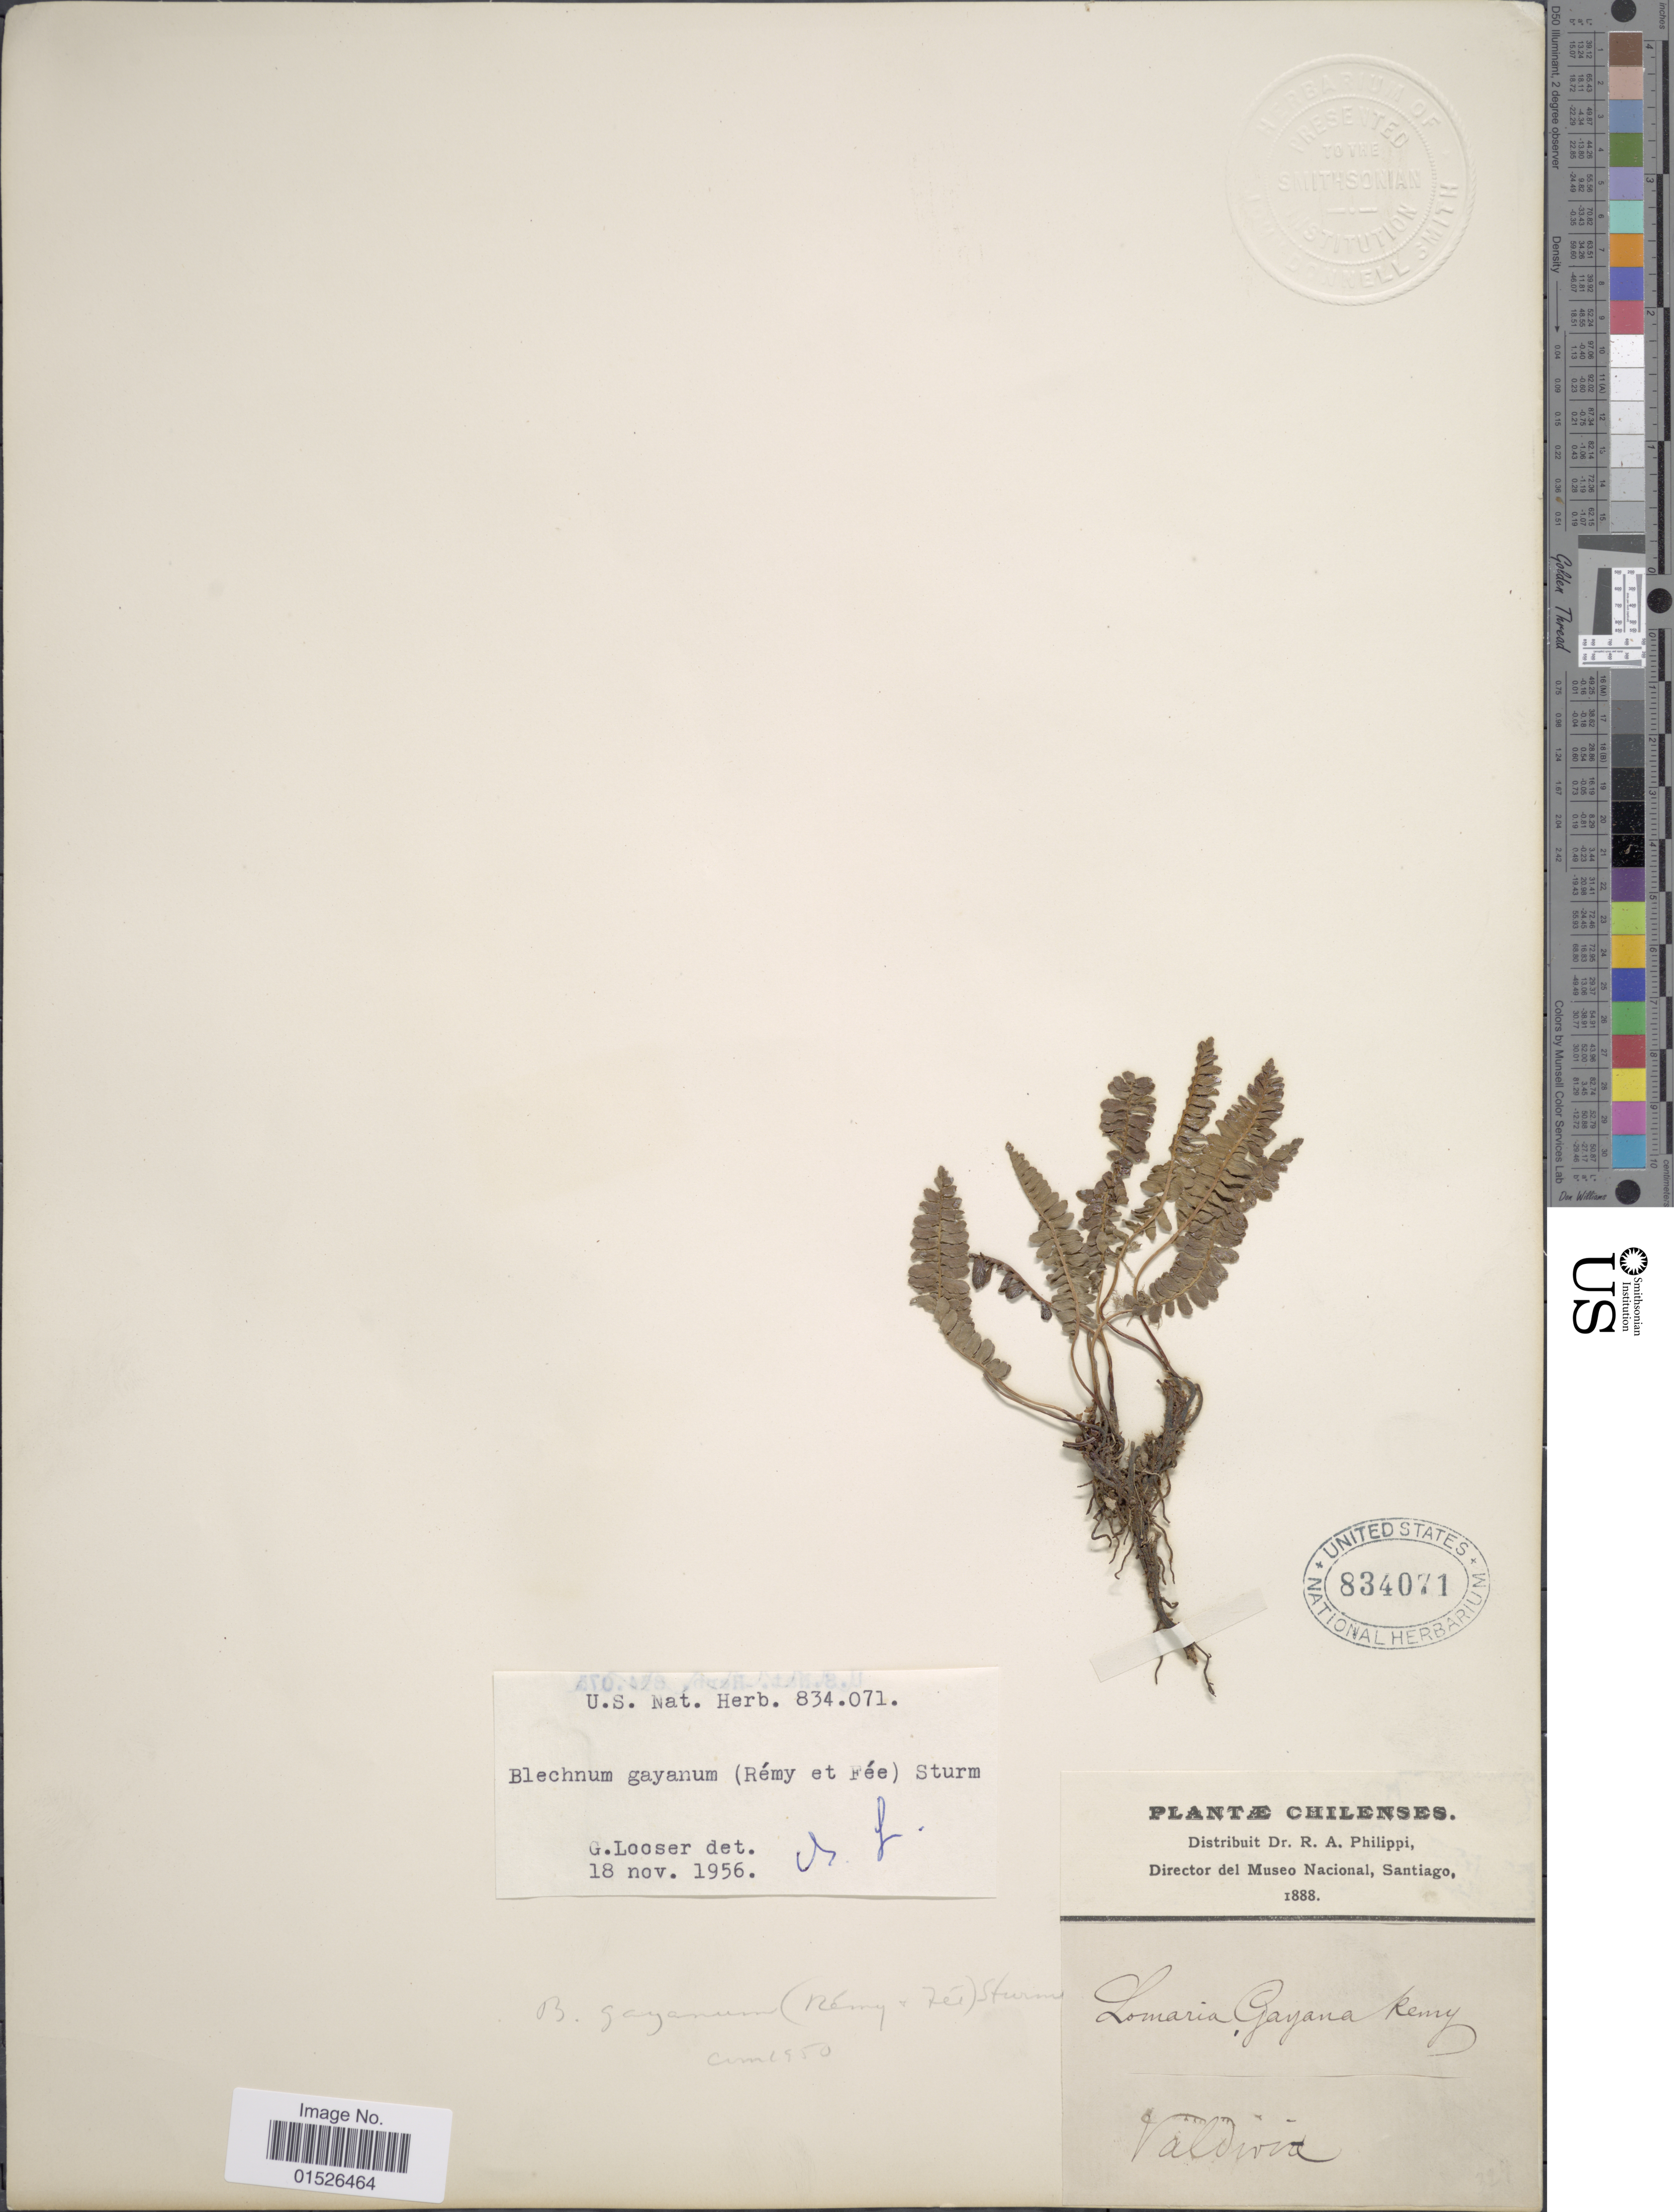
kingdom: Plantae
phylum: Tracheophyta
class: Polypodiopsida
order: Polypodiales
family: Blechnaceae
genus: Blechnum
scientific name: Blechnum microphyllum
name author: (Goldm.)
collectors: R. A. Philippi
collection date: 1888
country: Chile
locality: Chilenses, Valdivia.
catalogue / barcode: US 834071